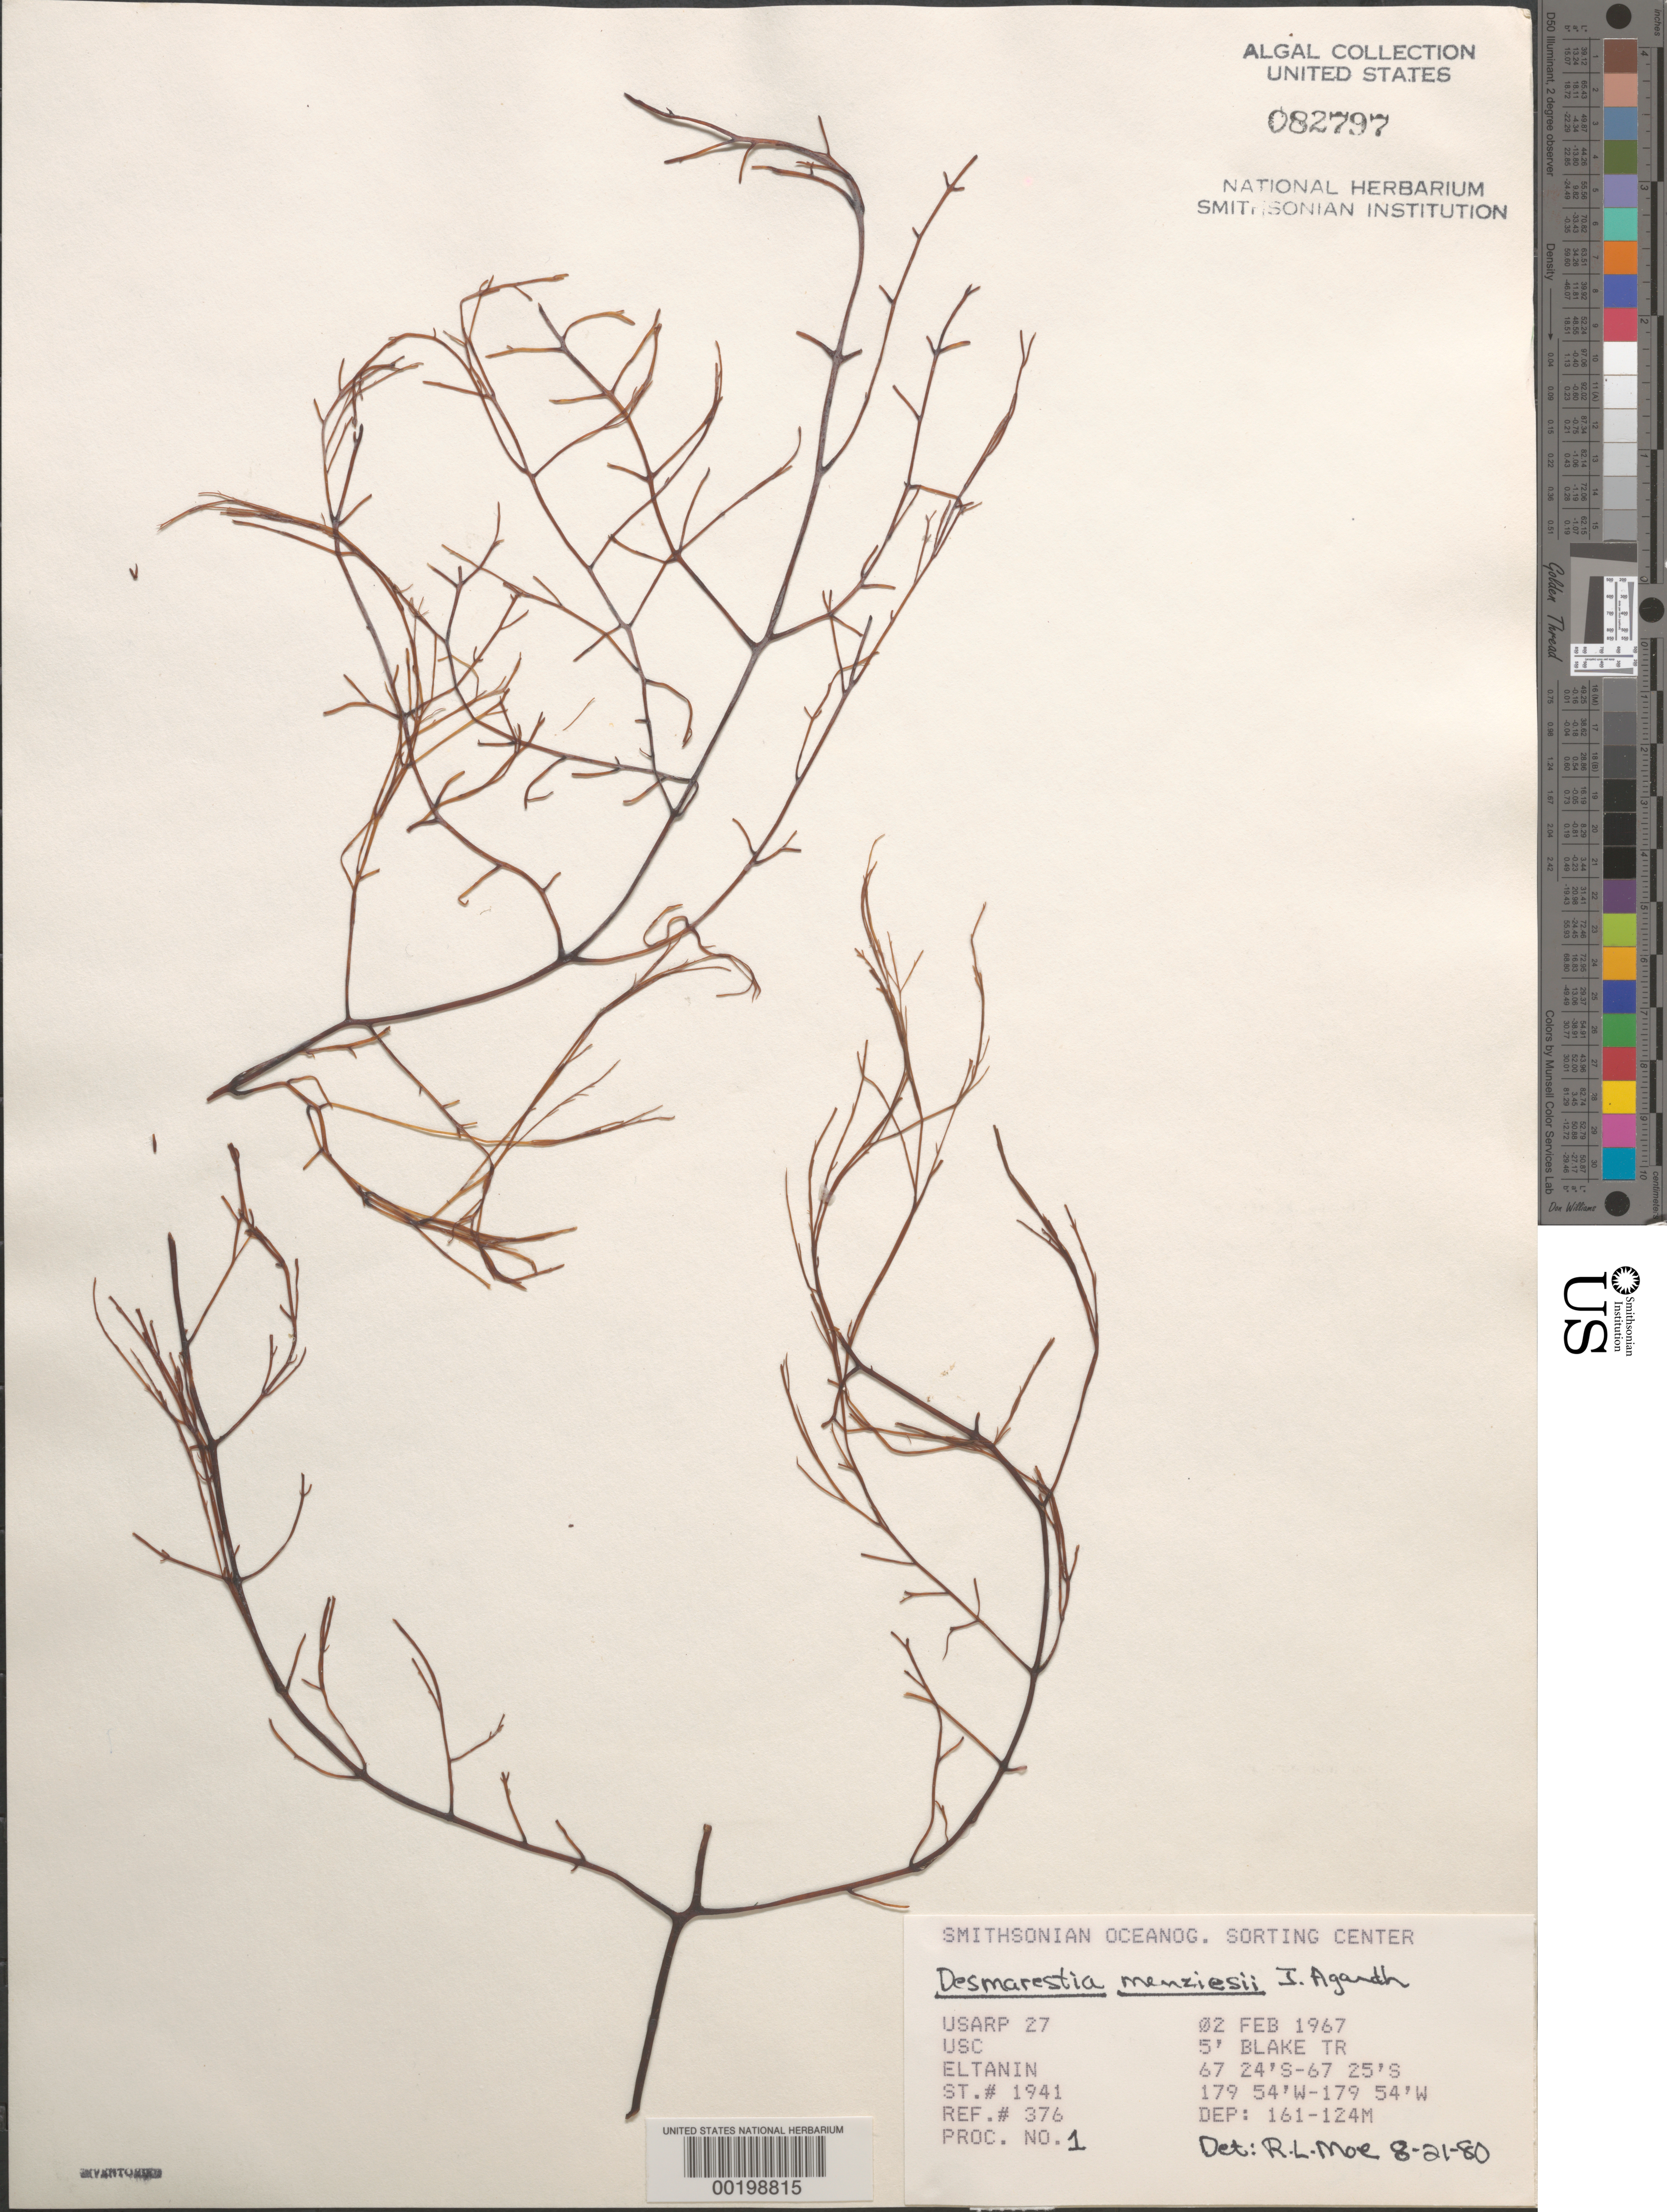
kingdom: Chromista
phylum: Ochrophyta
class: Phaeophyceae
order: Desmarestiales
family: Desmarestiaceae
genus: Desmarestia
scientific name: Desmarestia menziesii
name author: J. Agardh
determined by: Moe, R. L.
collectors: USC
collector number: Station 1941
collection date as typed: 02 Feb 1967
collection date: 1967-02-02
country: Antarctica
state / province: Victoria Land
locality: N of Ross Sea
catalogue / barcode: US 82797